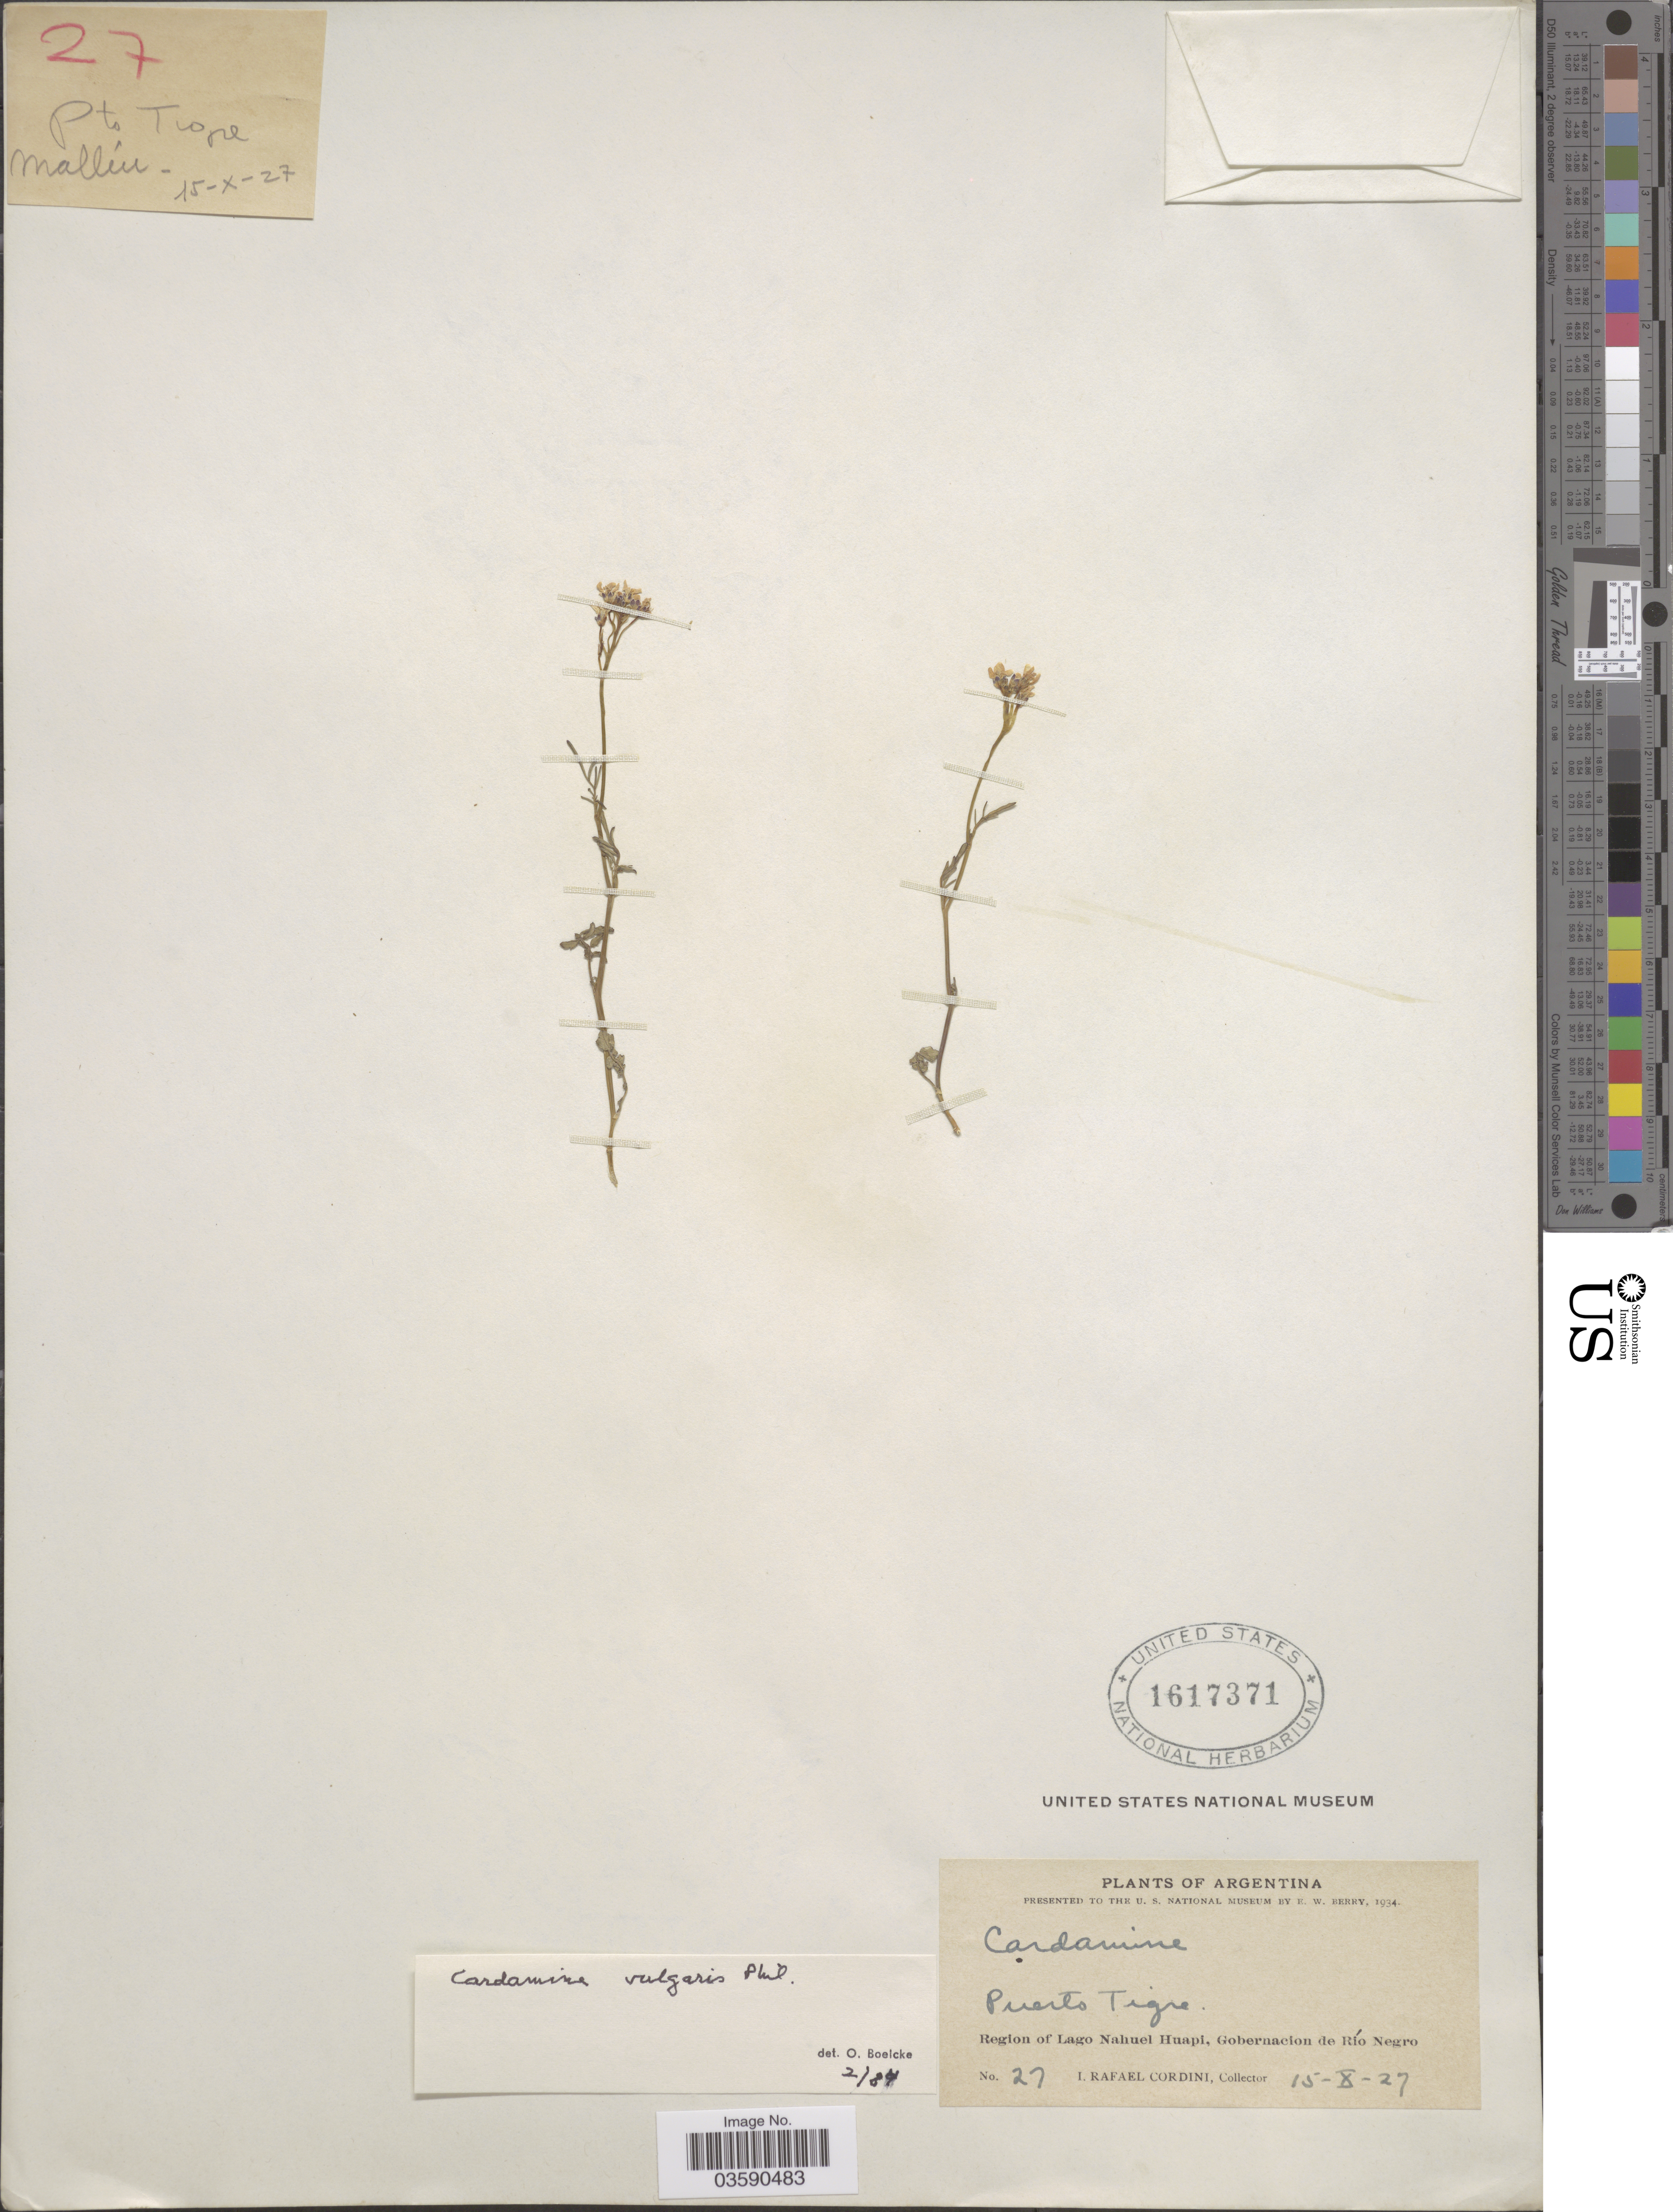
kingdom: Plantae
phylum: Tracheophyta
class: Magnoliopsida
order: Brassicales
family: Brassicaceae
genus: Cardamine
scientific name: Cardamine vulgaris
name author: Phil.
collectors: I. Cordini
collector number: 27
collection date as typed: Transcribed d/m/y: 15/10/27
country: Argentina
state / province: Rio Negro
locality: Puerto Tigre; Region of Lago Nahuel Huapi, Gobernacion de Río Negro.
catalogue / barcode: US 1617371